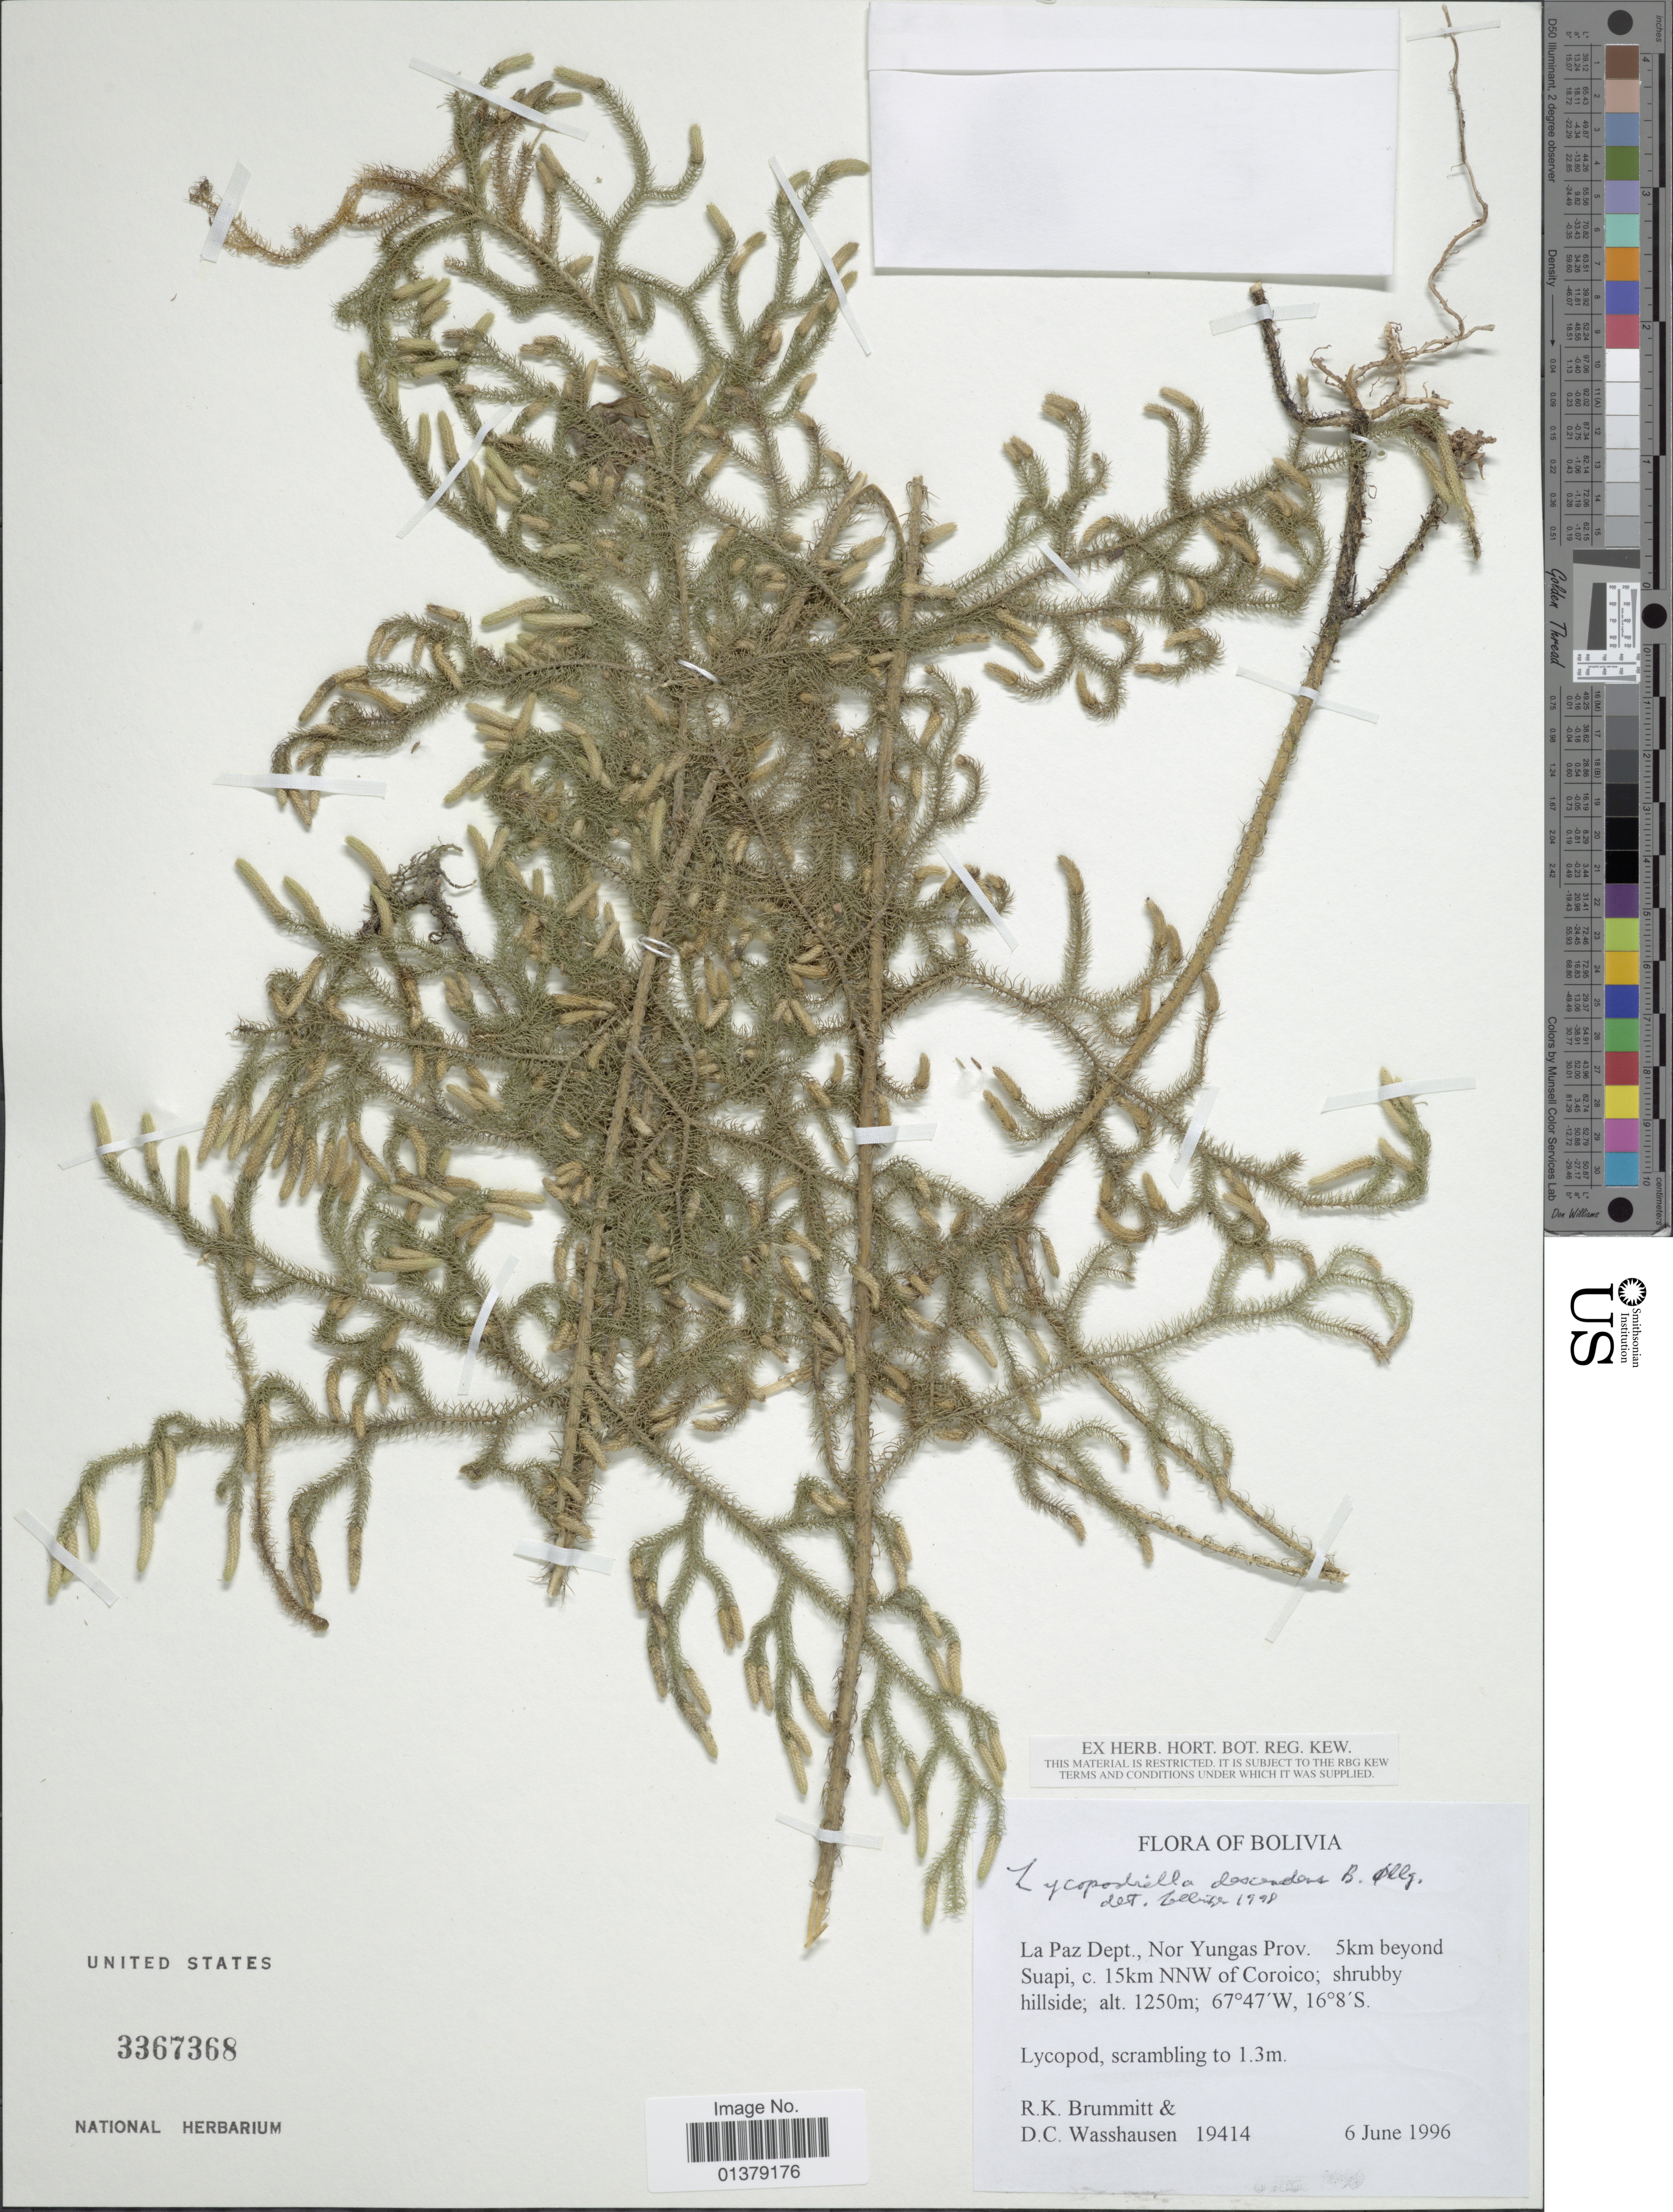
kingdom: Plantae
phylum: Tracheophyta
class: Lycopodiopsida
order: Lycopodiales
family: Lycopodiaceae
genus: Palhinhaea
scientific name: Palhinhaea descendens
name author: (B. Øllg.) Holub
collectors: R. K. Brummitt & D. C. Wasshausen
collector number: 19414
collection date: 1996-06-06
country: Bolivia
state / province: La Paz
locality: Dept. Nor Yungas Prov. 5km beyond Suapi, c. 15km NNW of Coroico; shrubby hillside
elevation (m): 1250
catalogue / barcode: US 3367368